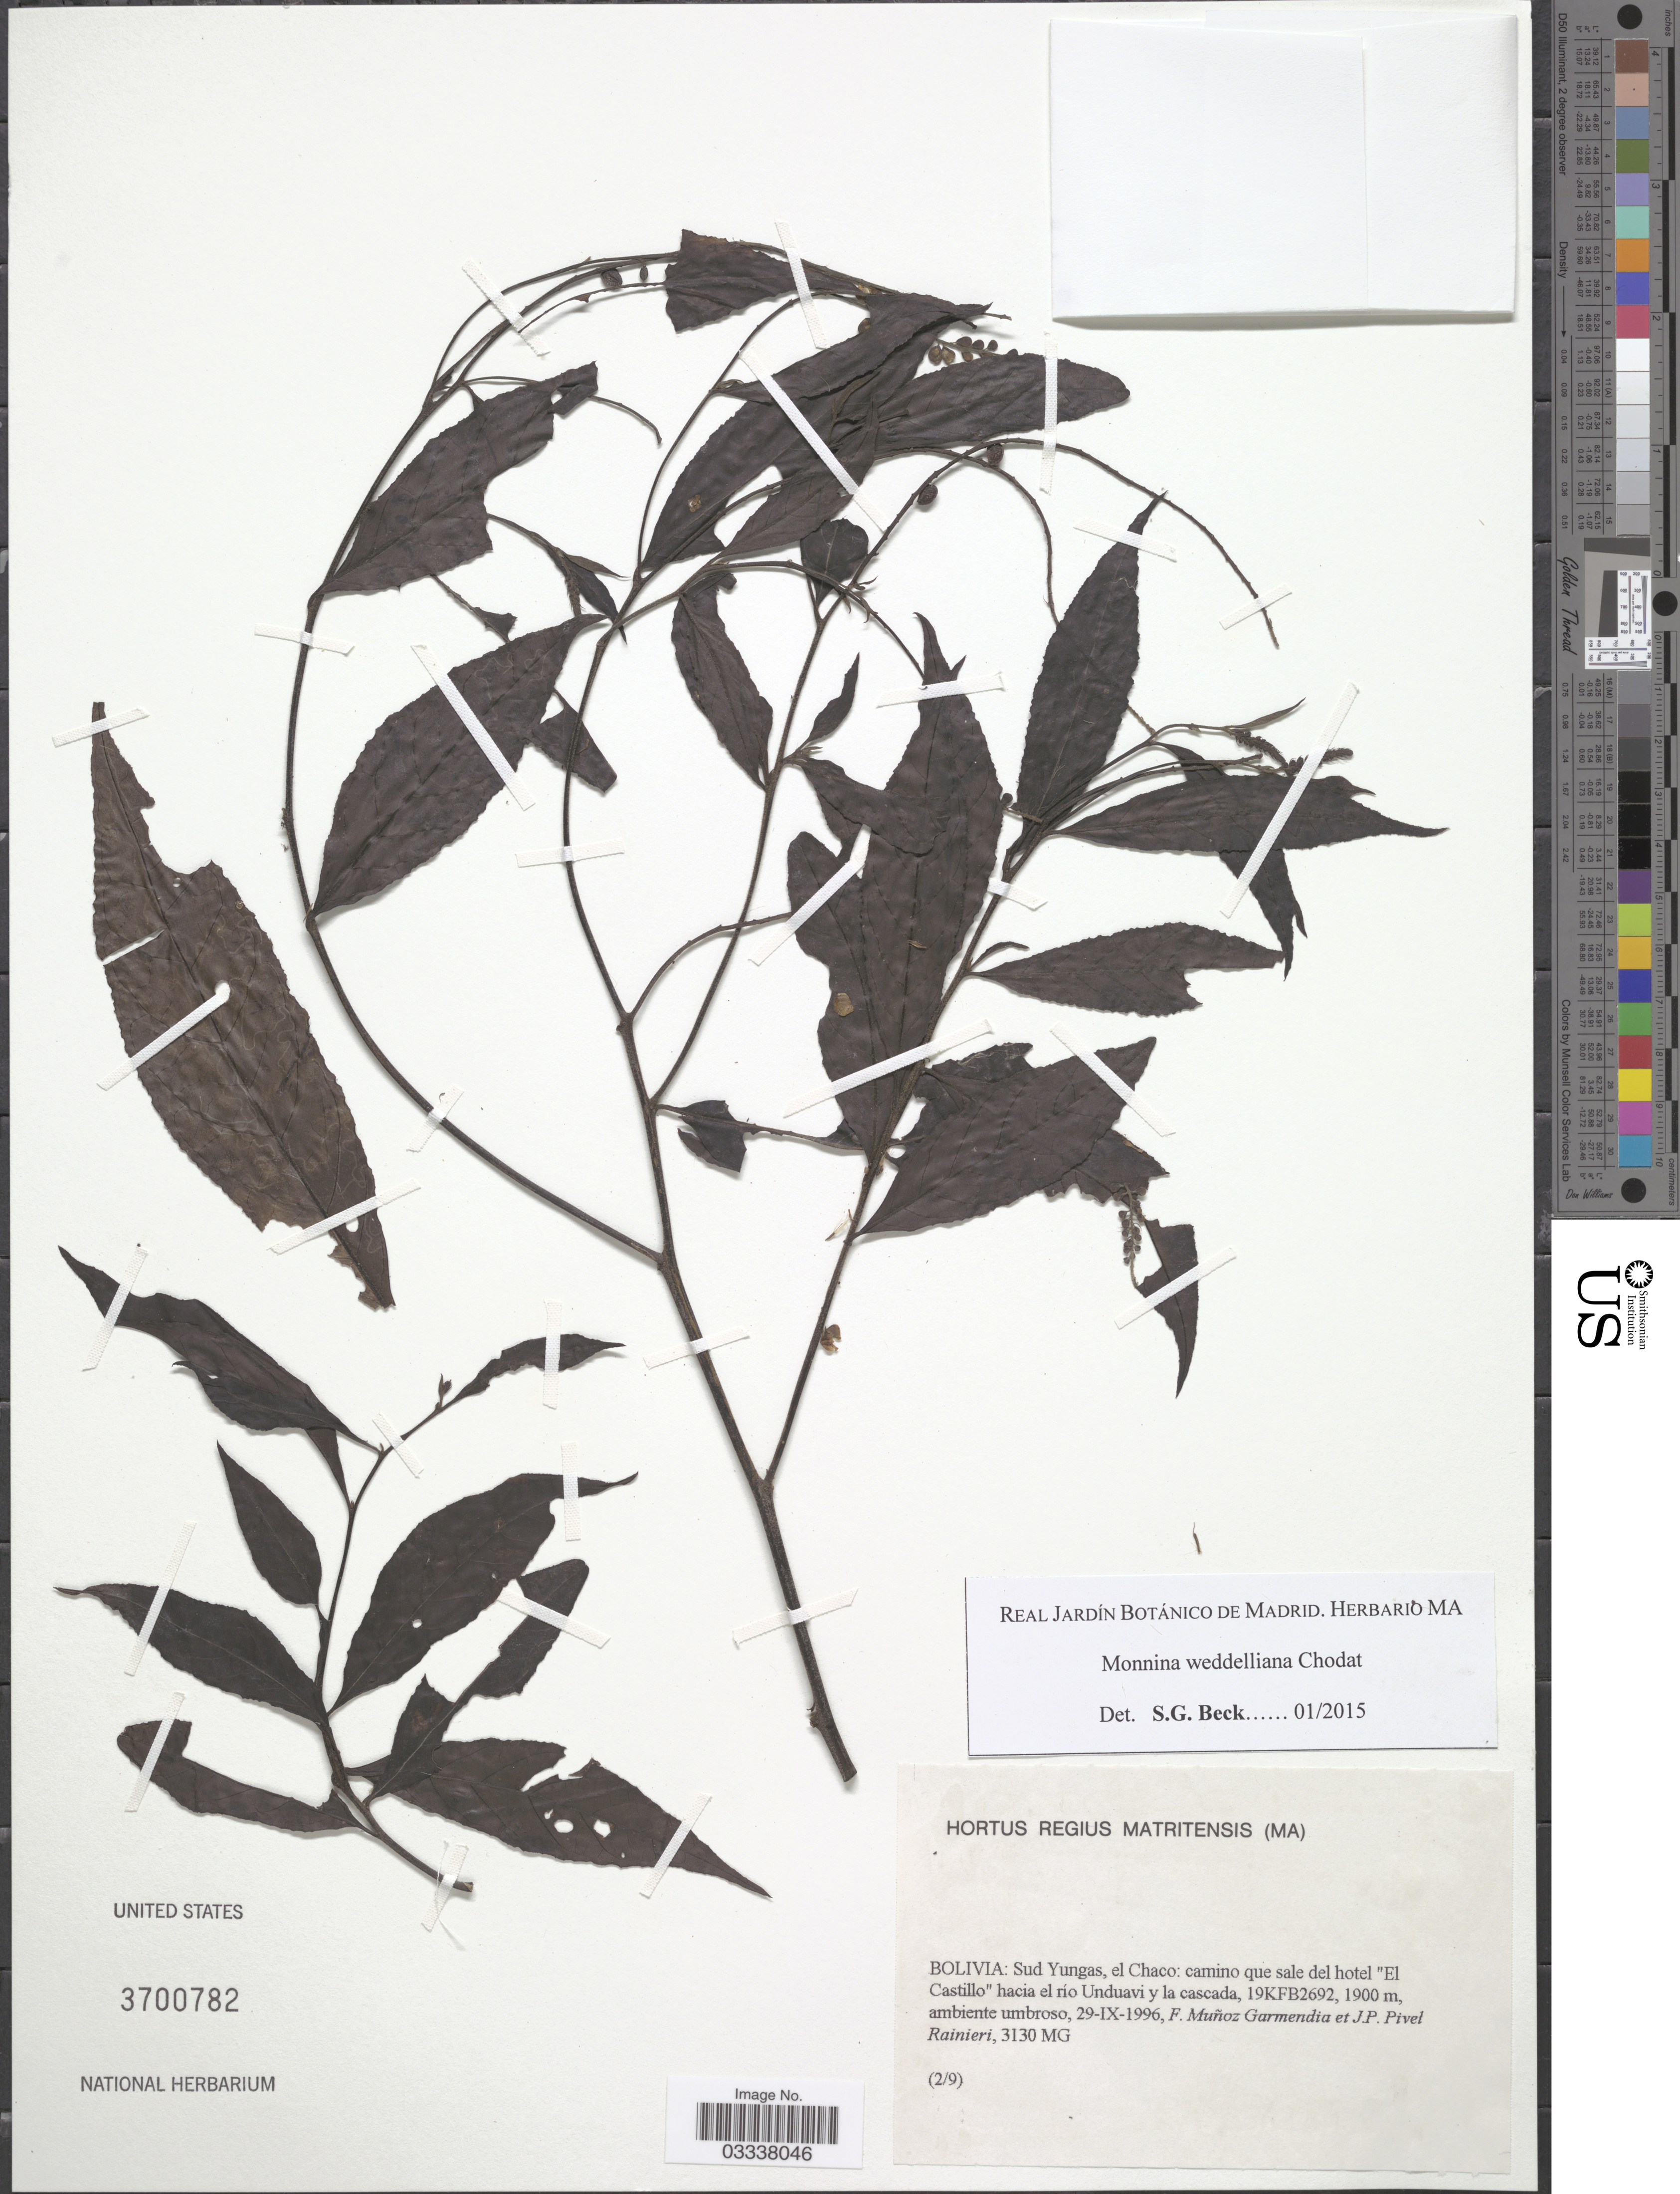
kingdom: Plantae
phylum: Tracheophyta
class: Magnoliopsida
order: Fabales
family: Polygalaceae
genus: Monnina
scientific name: Monnina weddelliana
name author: Chodat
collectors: F. Muñoz Garmendia & J. Rainieri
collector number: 3130 MG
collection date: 1996-09-29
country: Bolivia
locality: Sud Yungas, el Chaco: camino que sale del hotel "El Castillo" hacia el río Unduavi y la cascada, 19KFB2692.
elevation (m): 1900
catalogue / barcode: US 3700782